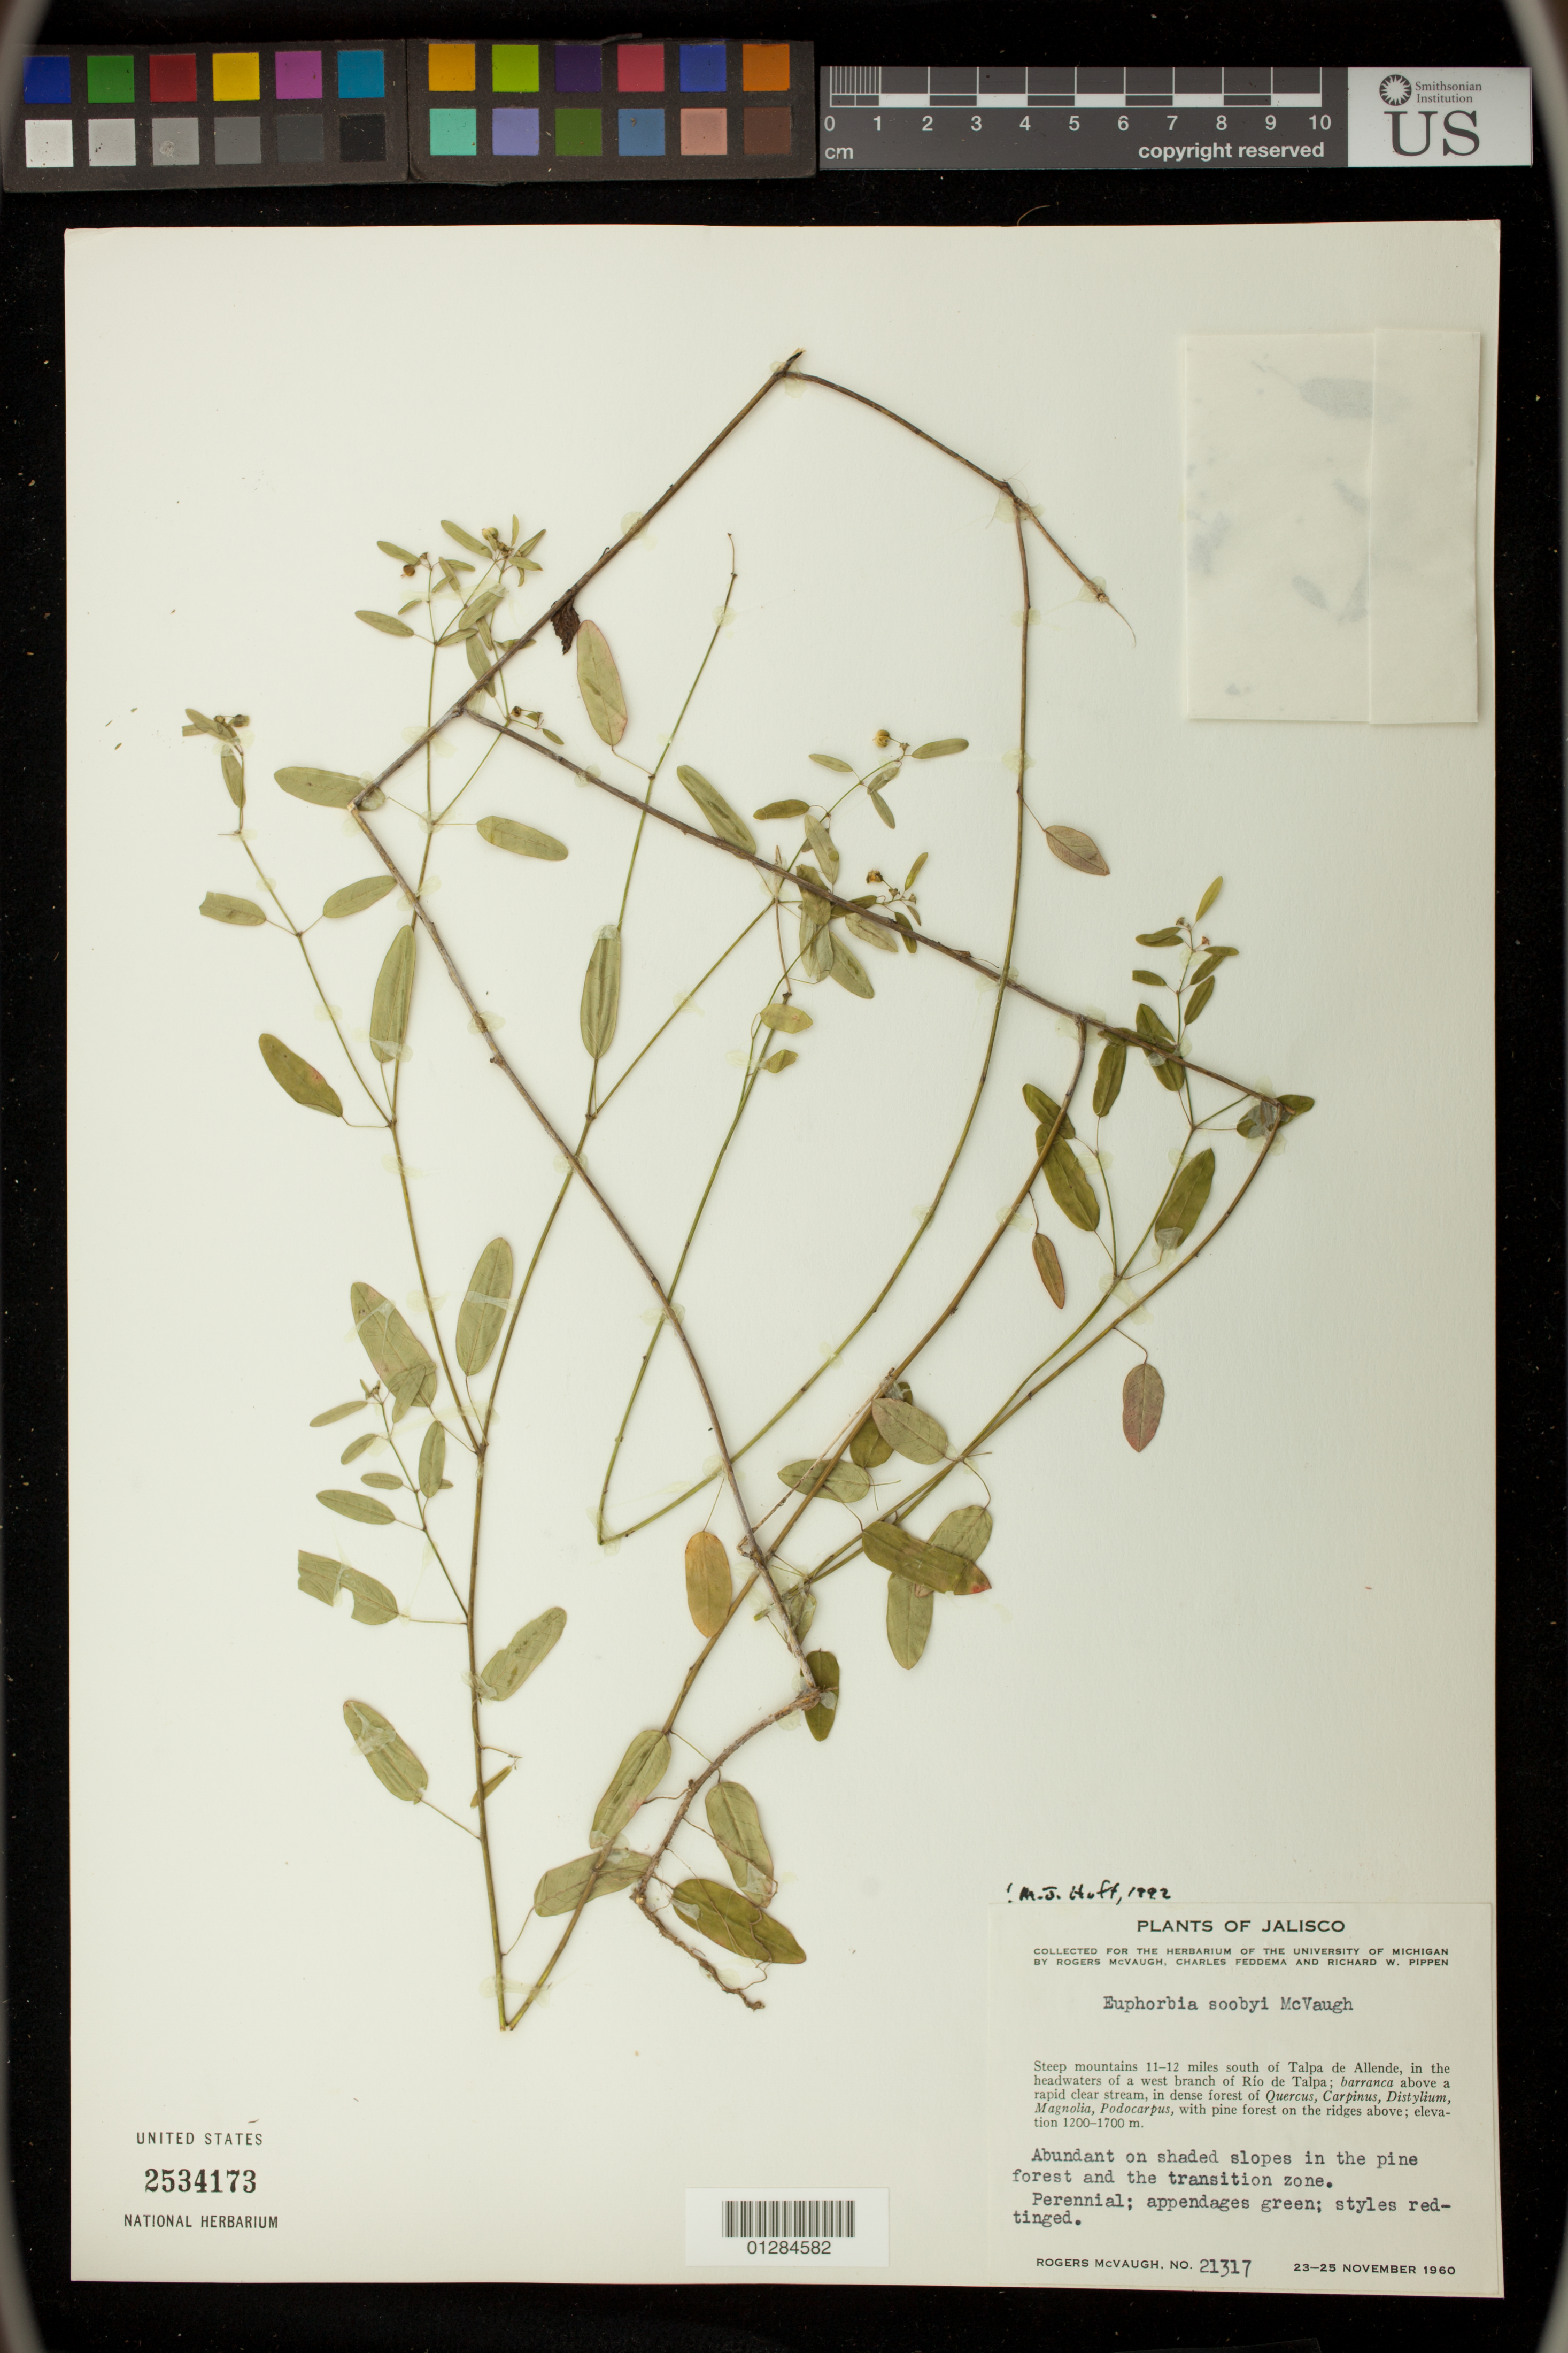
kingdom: Plantae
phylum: Tracheophyta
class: Magnoliopsida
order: Malpighiales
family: Euphorbiaceae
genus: Euphorbia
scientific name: Euphorbia soobyi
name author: McVaugh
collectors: R. McVaugh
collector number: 21317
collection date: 1960-11-23/1960-11-25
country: Mexico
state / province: Jalisco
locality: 11-12 miles south of Talpa de Allende in the headquarters of a west branch of Rio de Talpa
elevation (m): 1200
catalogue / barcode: US 2534173